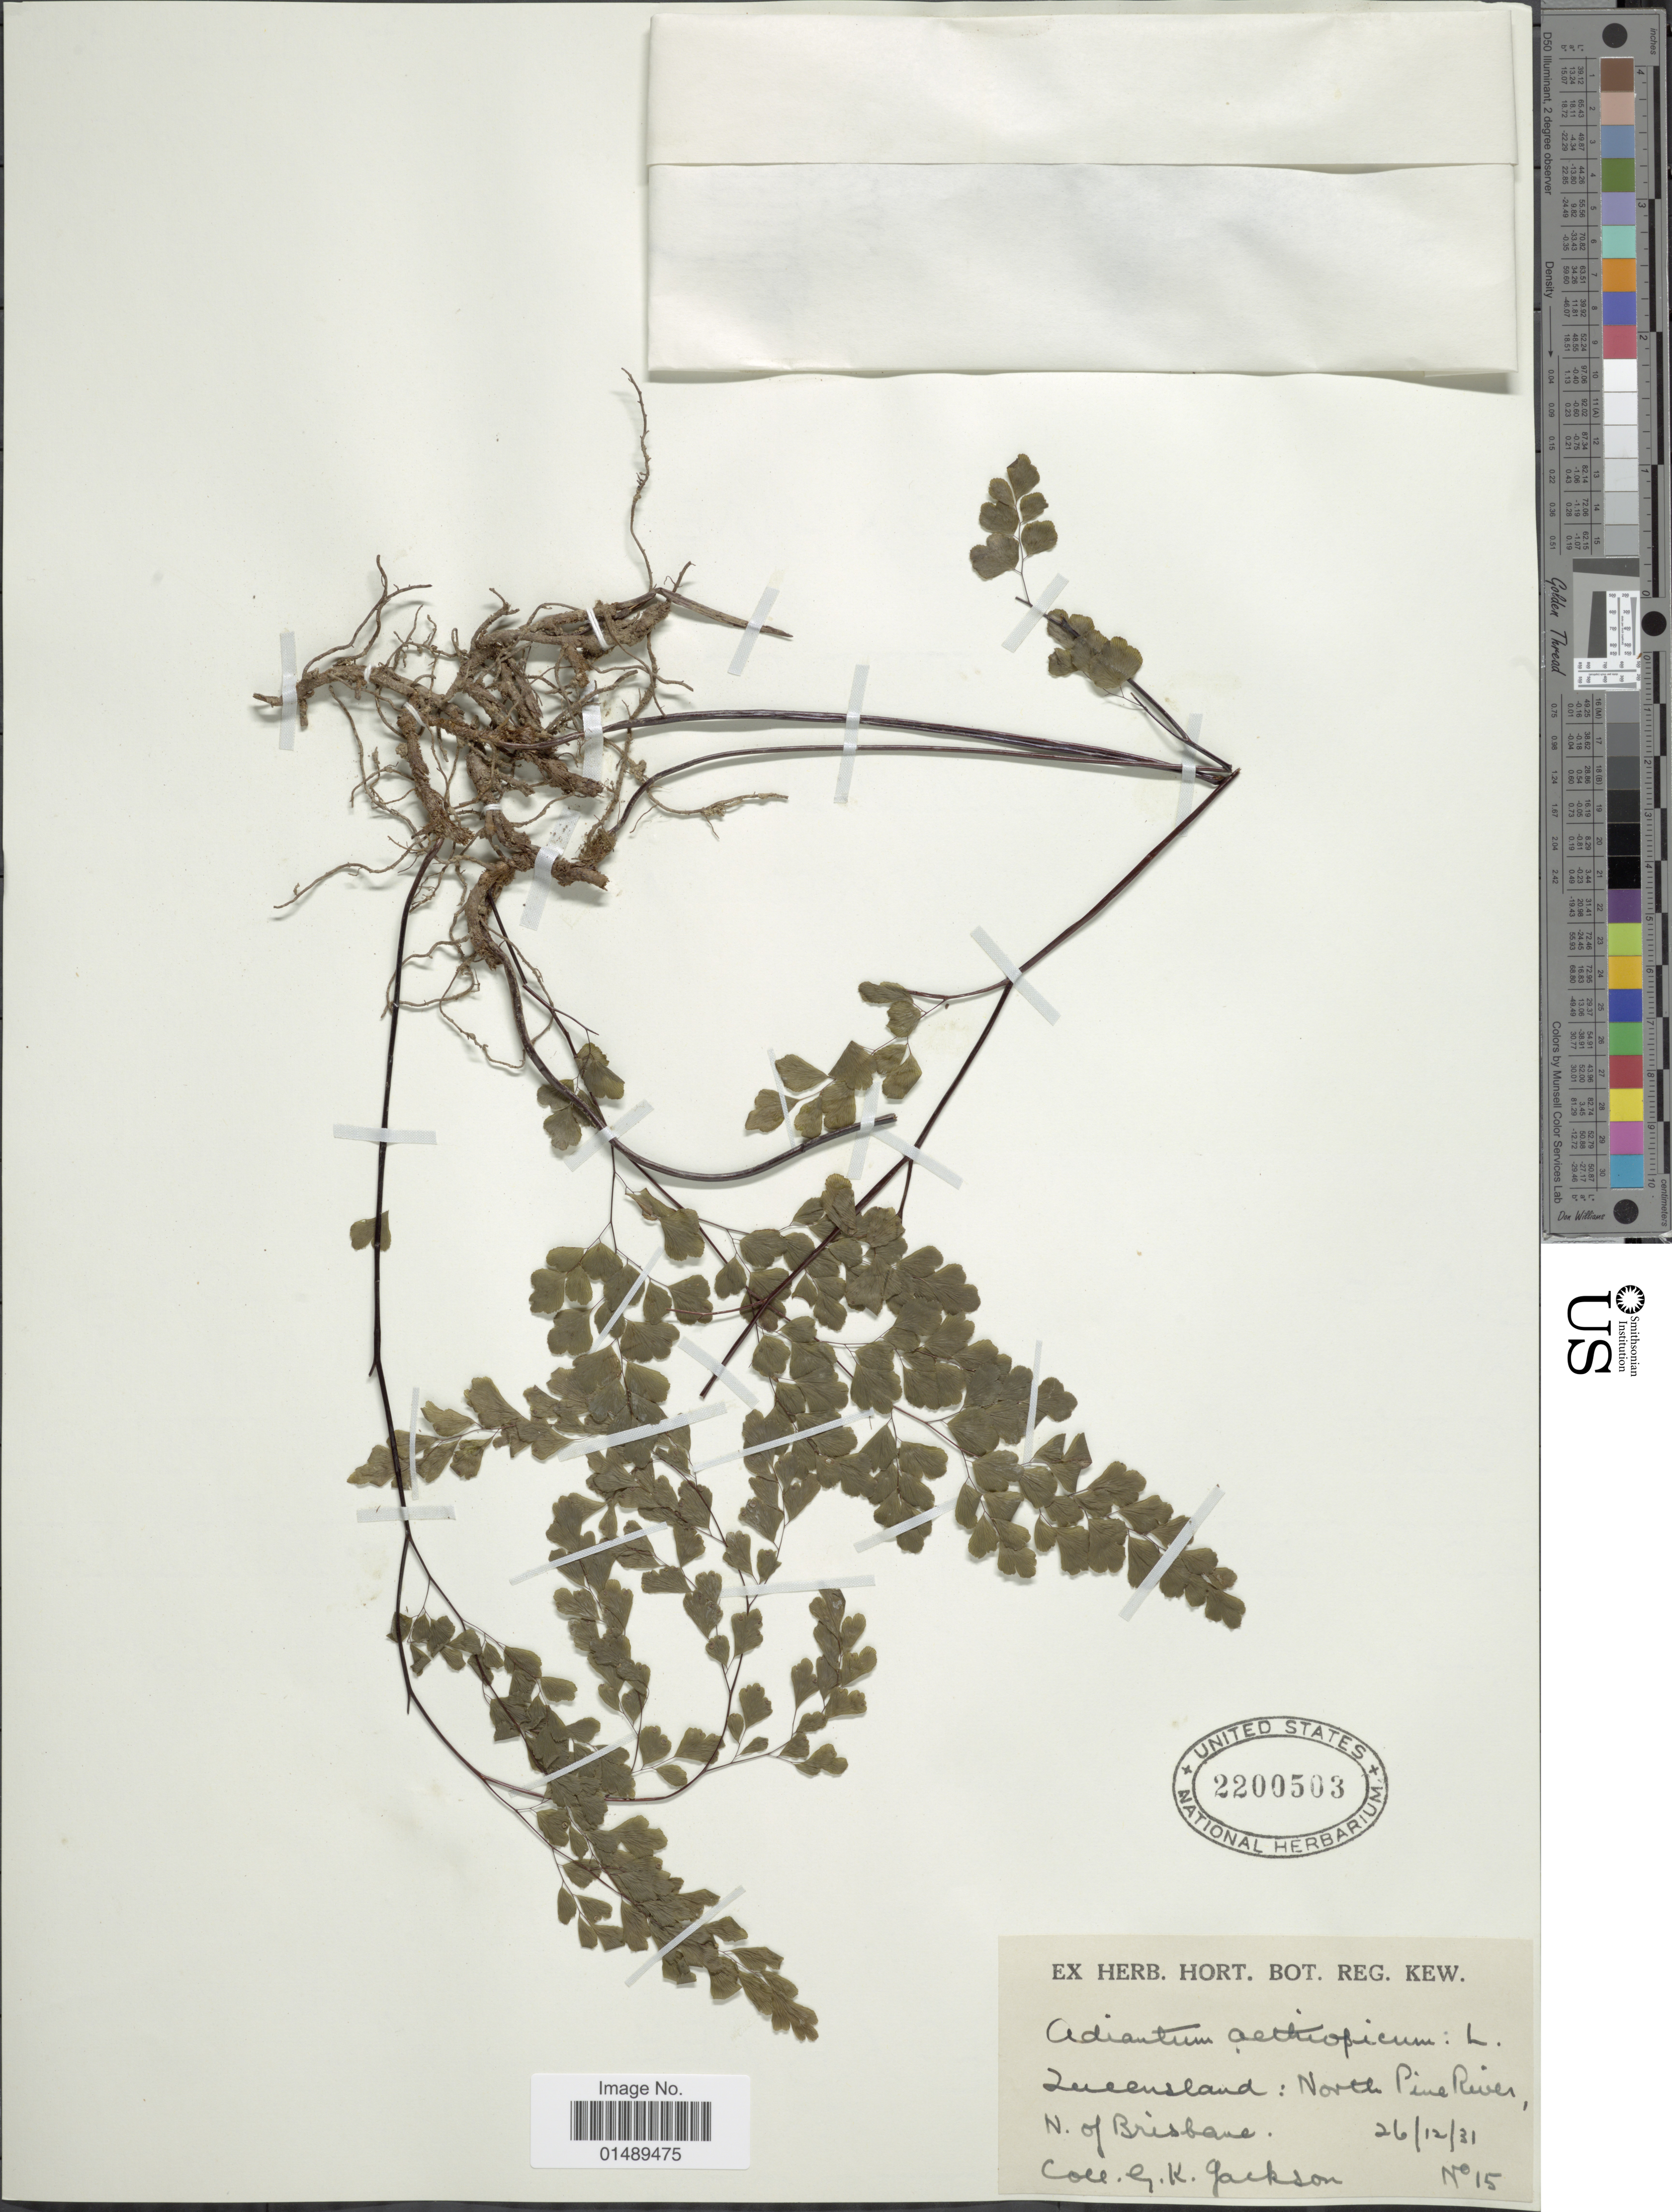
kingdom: Plantae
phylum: Tracheophyta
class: Polypodiopsida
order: Polypodiales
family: Pteridaceae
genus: Adiantum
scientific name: Adiantum aethiopicum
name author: L.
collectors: G. Jackson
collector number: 15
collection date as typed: Transcribed d/m/y: 26/12/31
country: Australia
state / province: Queensland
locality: Queensland: North Pine River, N. of Brisbane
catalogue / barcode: US 2200503